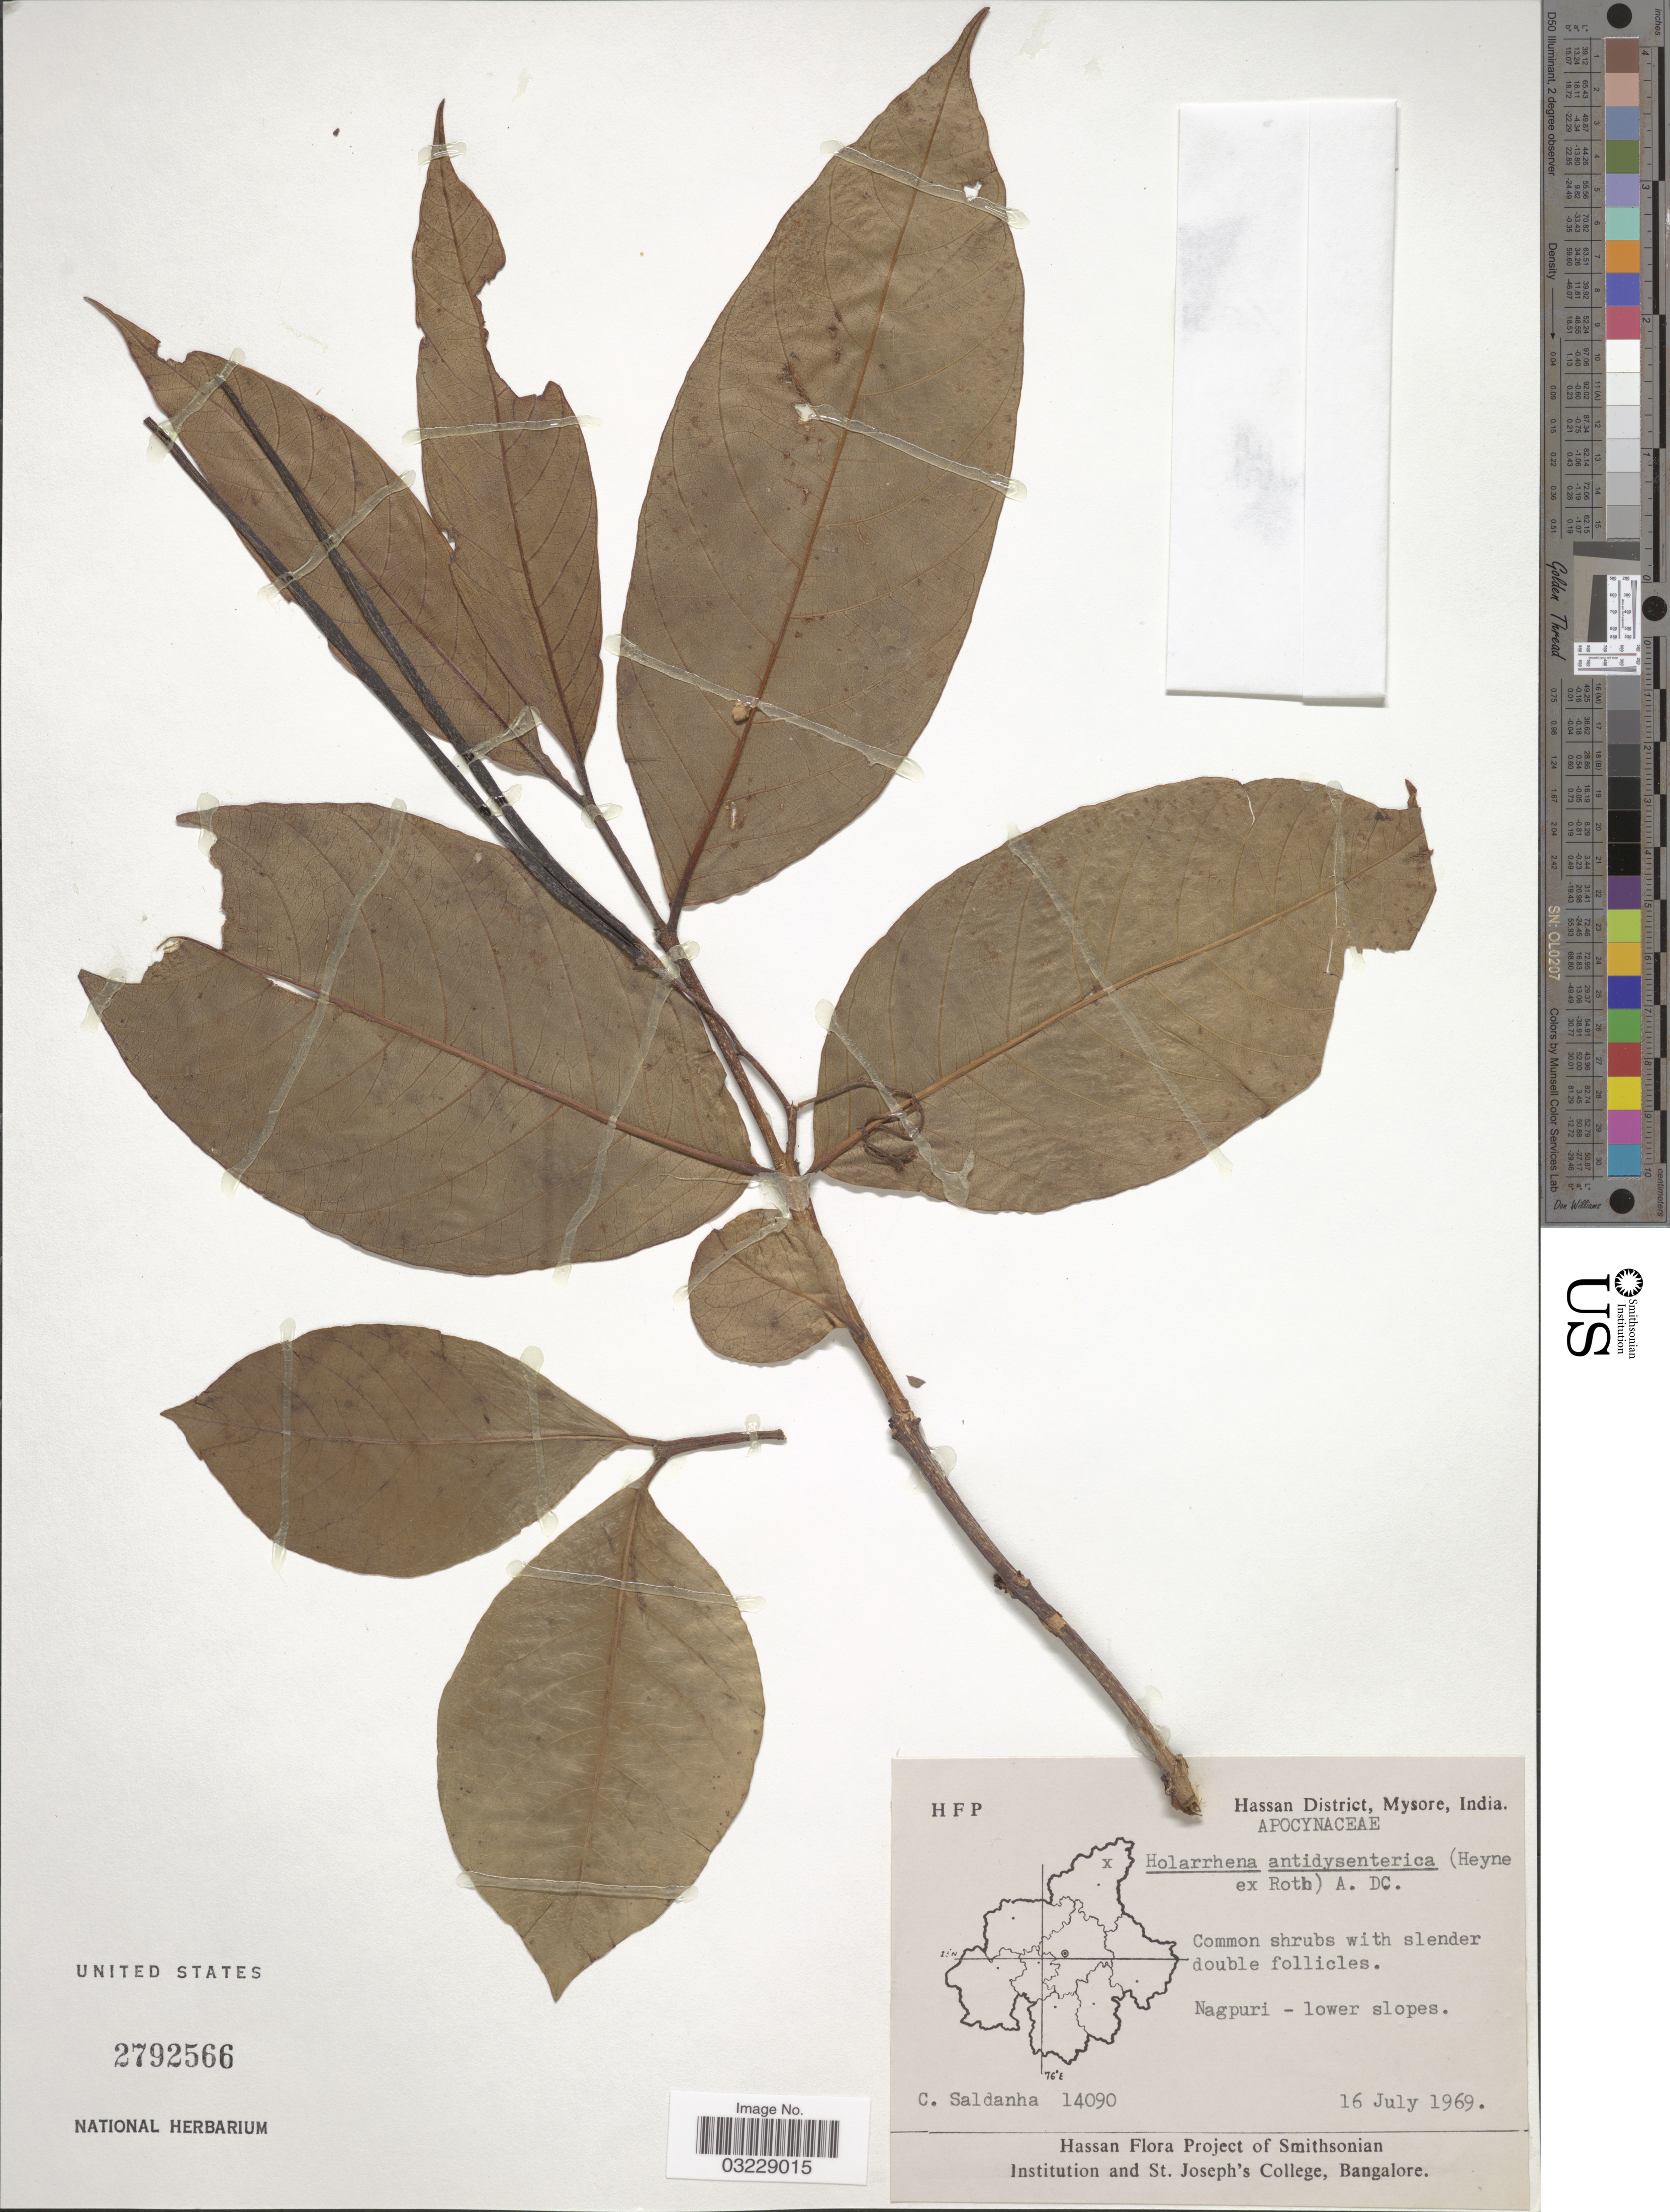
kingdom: Plantae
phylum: Tracheophyta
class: Magnoliopsida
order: Gentianales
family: Apocynaceae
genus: Holarrhena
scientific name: Holarrhena pubescens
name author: (Buch.-Ham.) Wall. ex G. Don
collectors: C. Saldanha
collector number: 14090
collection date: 1969-07-16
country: India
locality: Hassan District, Mysore. Nagpuri.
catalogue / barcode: US 2792566